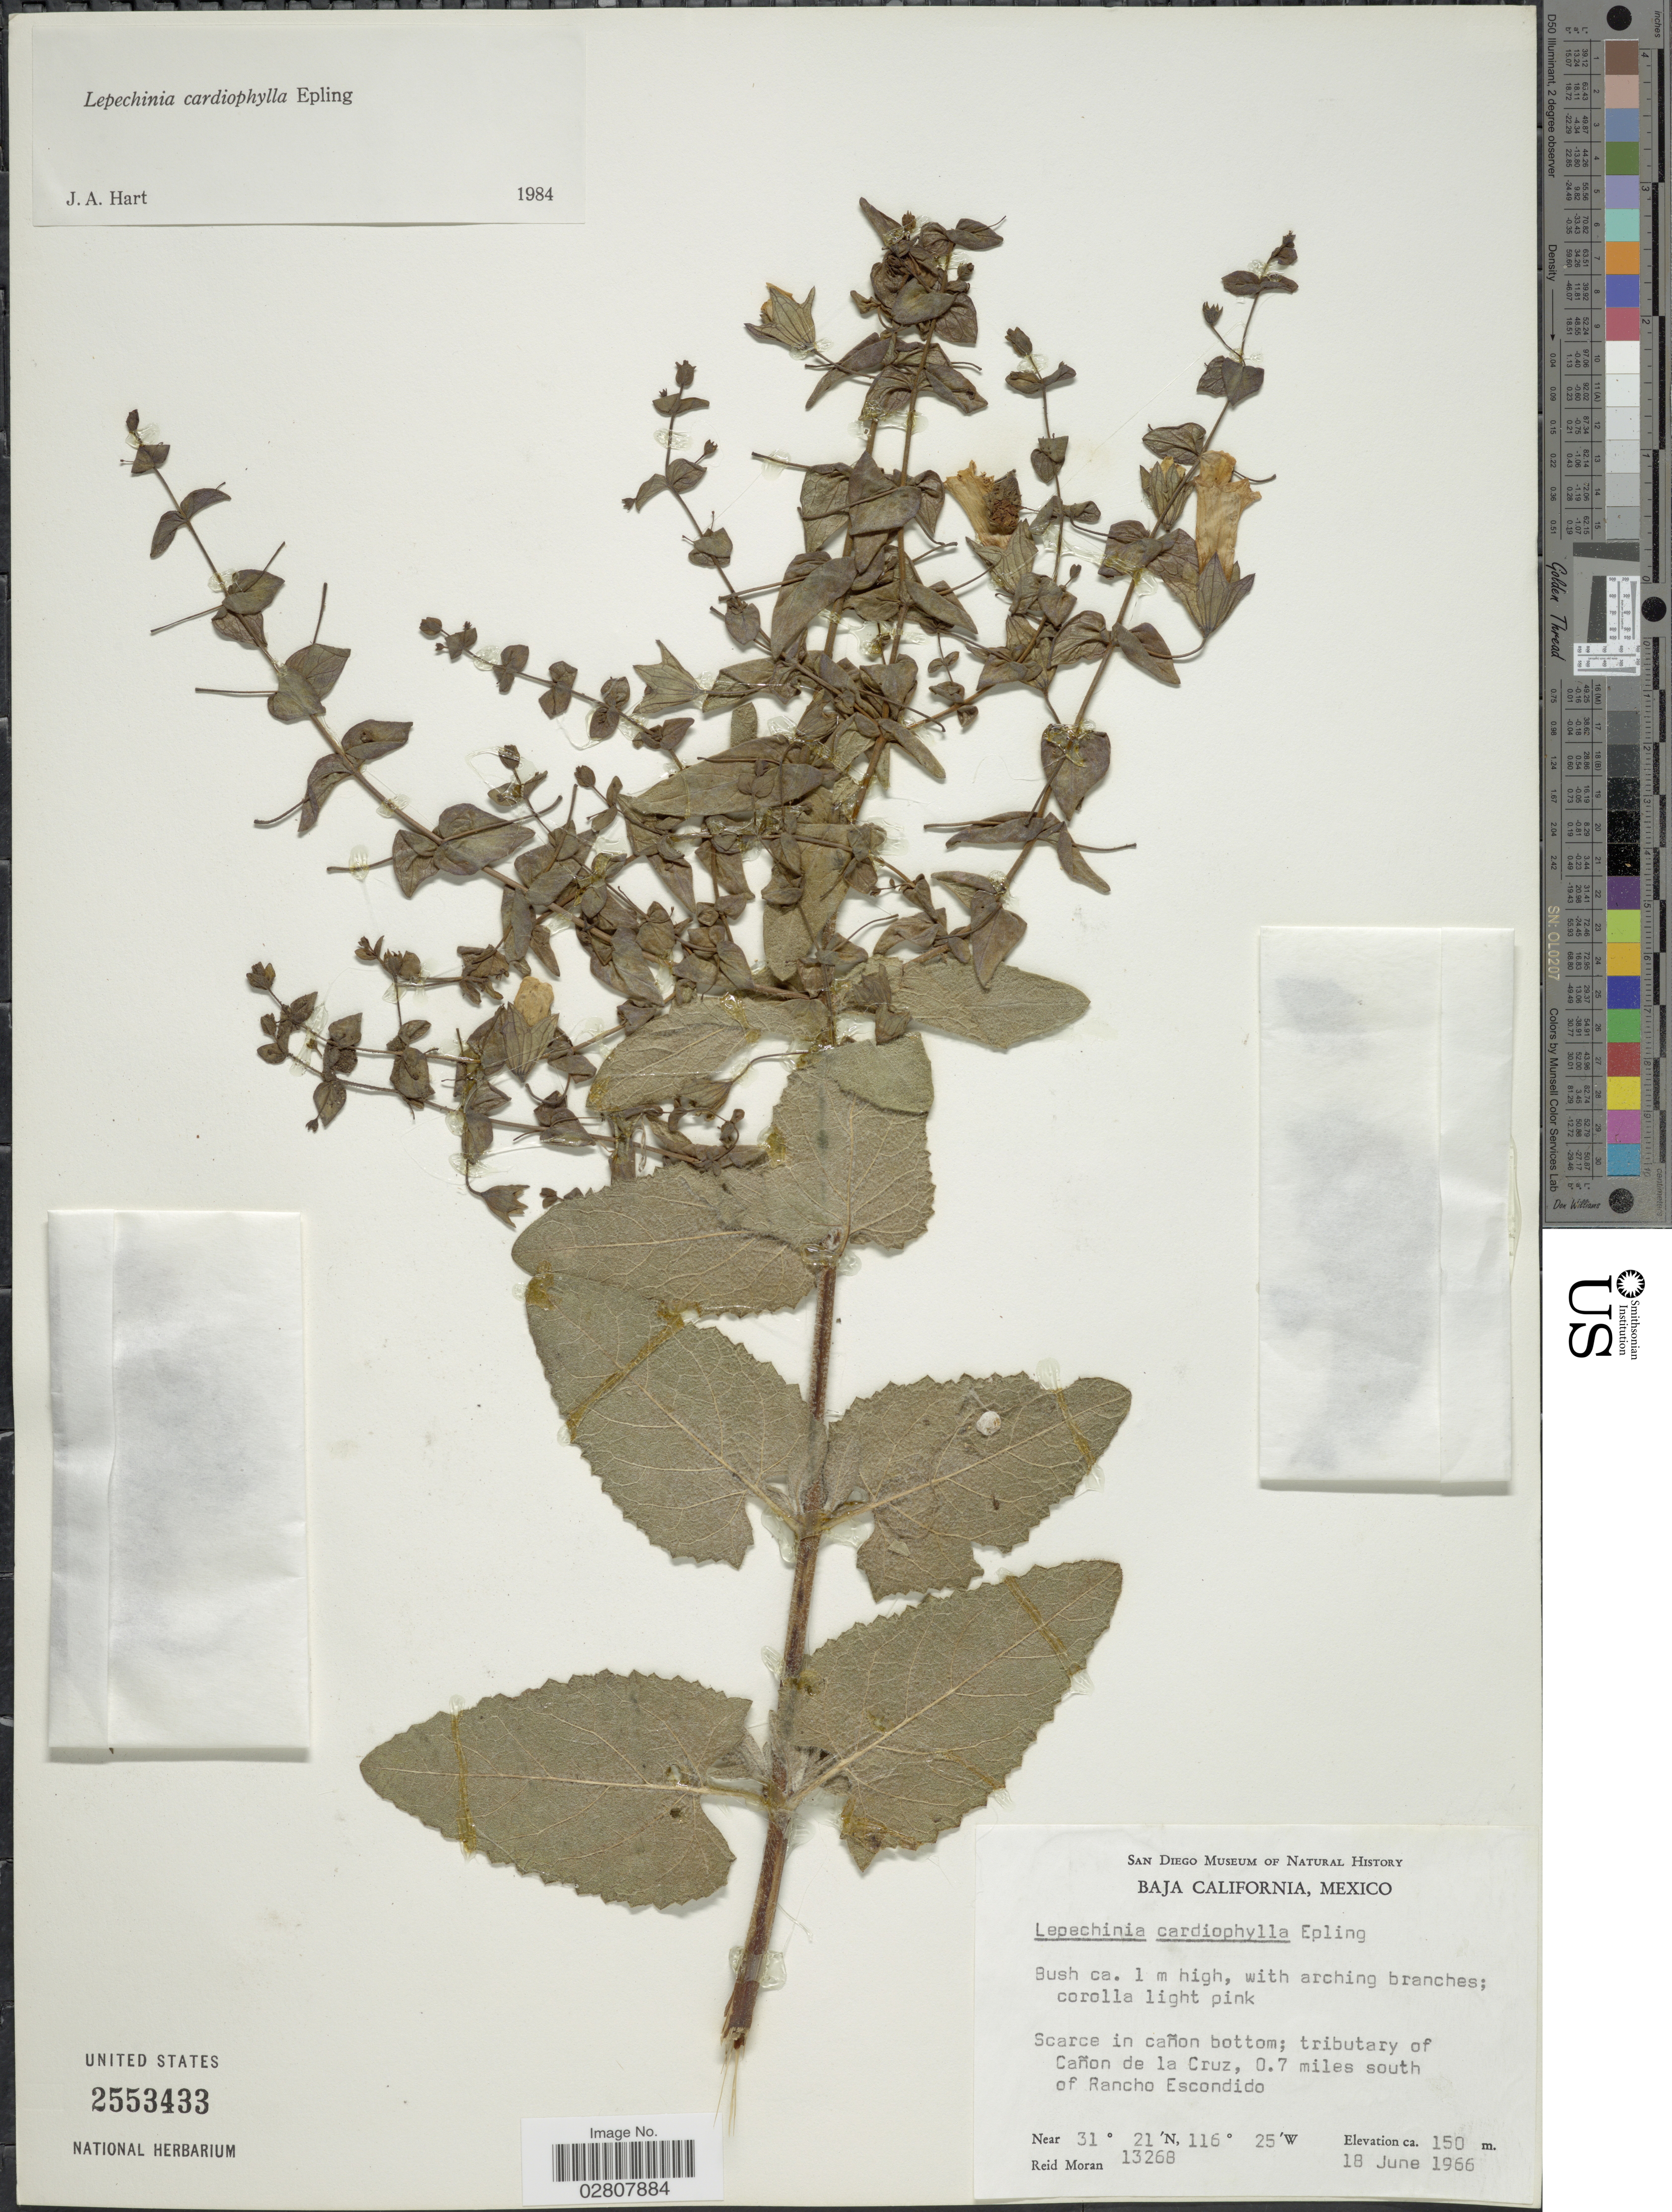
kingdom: Plantae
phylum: Tracheophyta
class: Magnoliopsida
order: Lamiales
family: Lamiaceae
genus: Lepechinia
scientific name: Lepechinia cardiophylla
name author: Epling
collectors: R. V. Moran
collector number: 13268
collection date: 1966-06-18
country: Mexico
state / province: Baja California Norte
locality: Scarce in cañon bottom; tributary of Cañon de la Cruz, 0.7 miles south of Rancho Escondido.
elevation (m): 150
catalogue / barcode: US 2553433